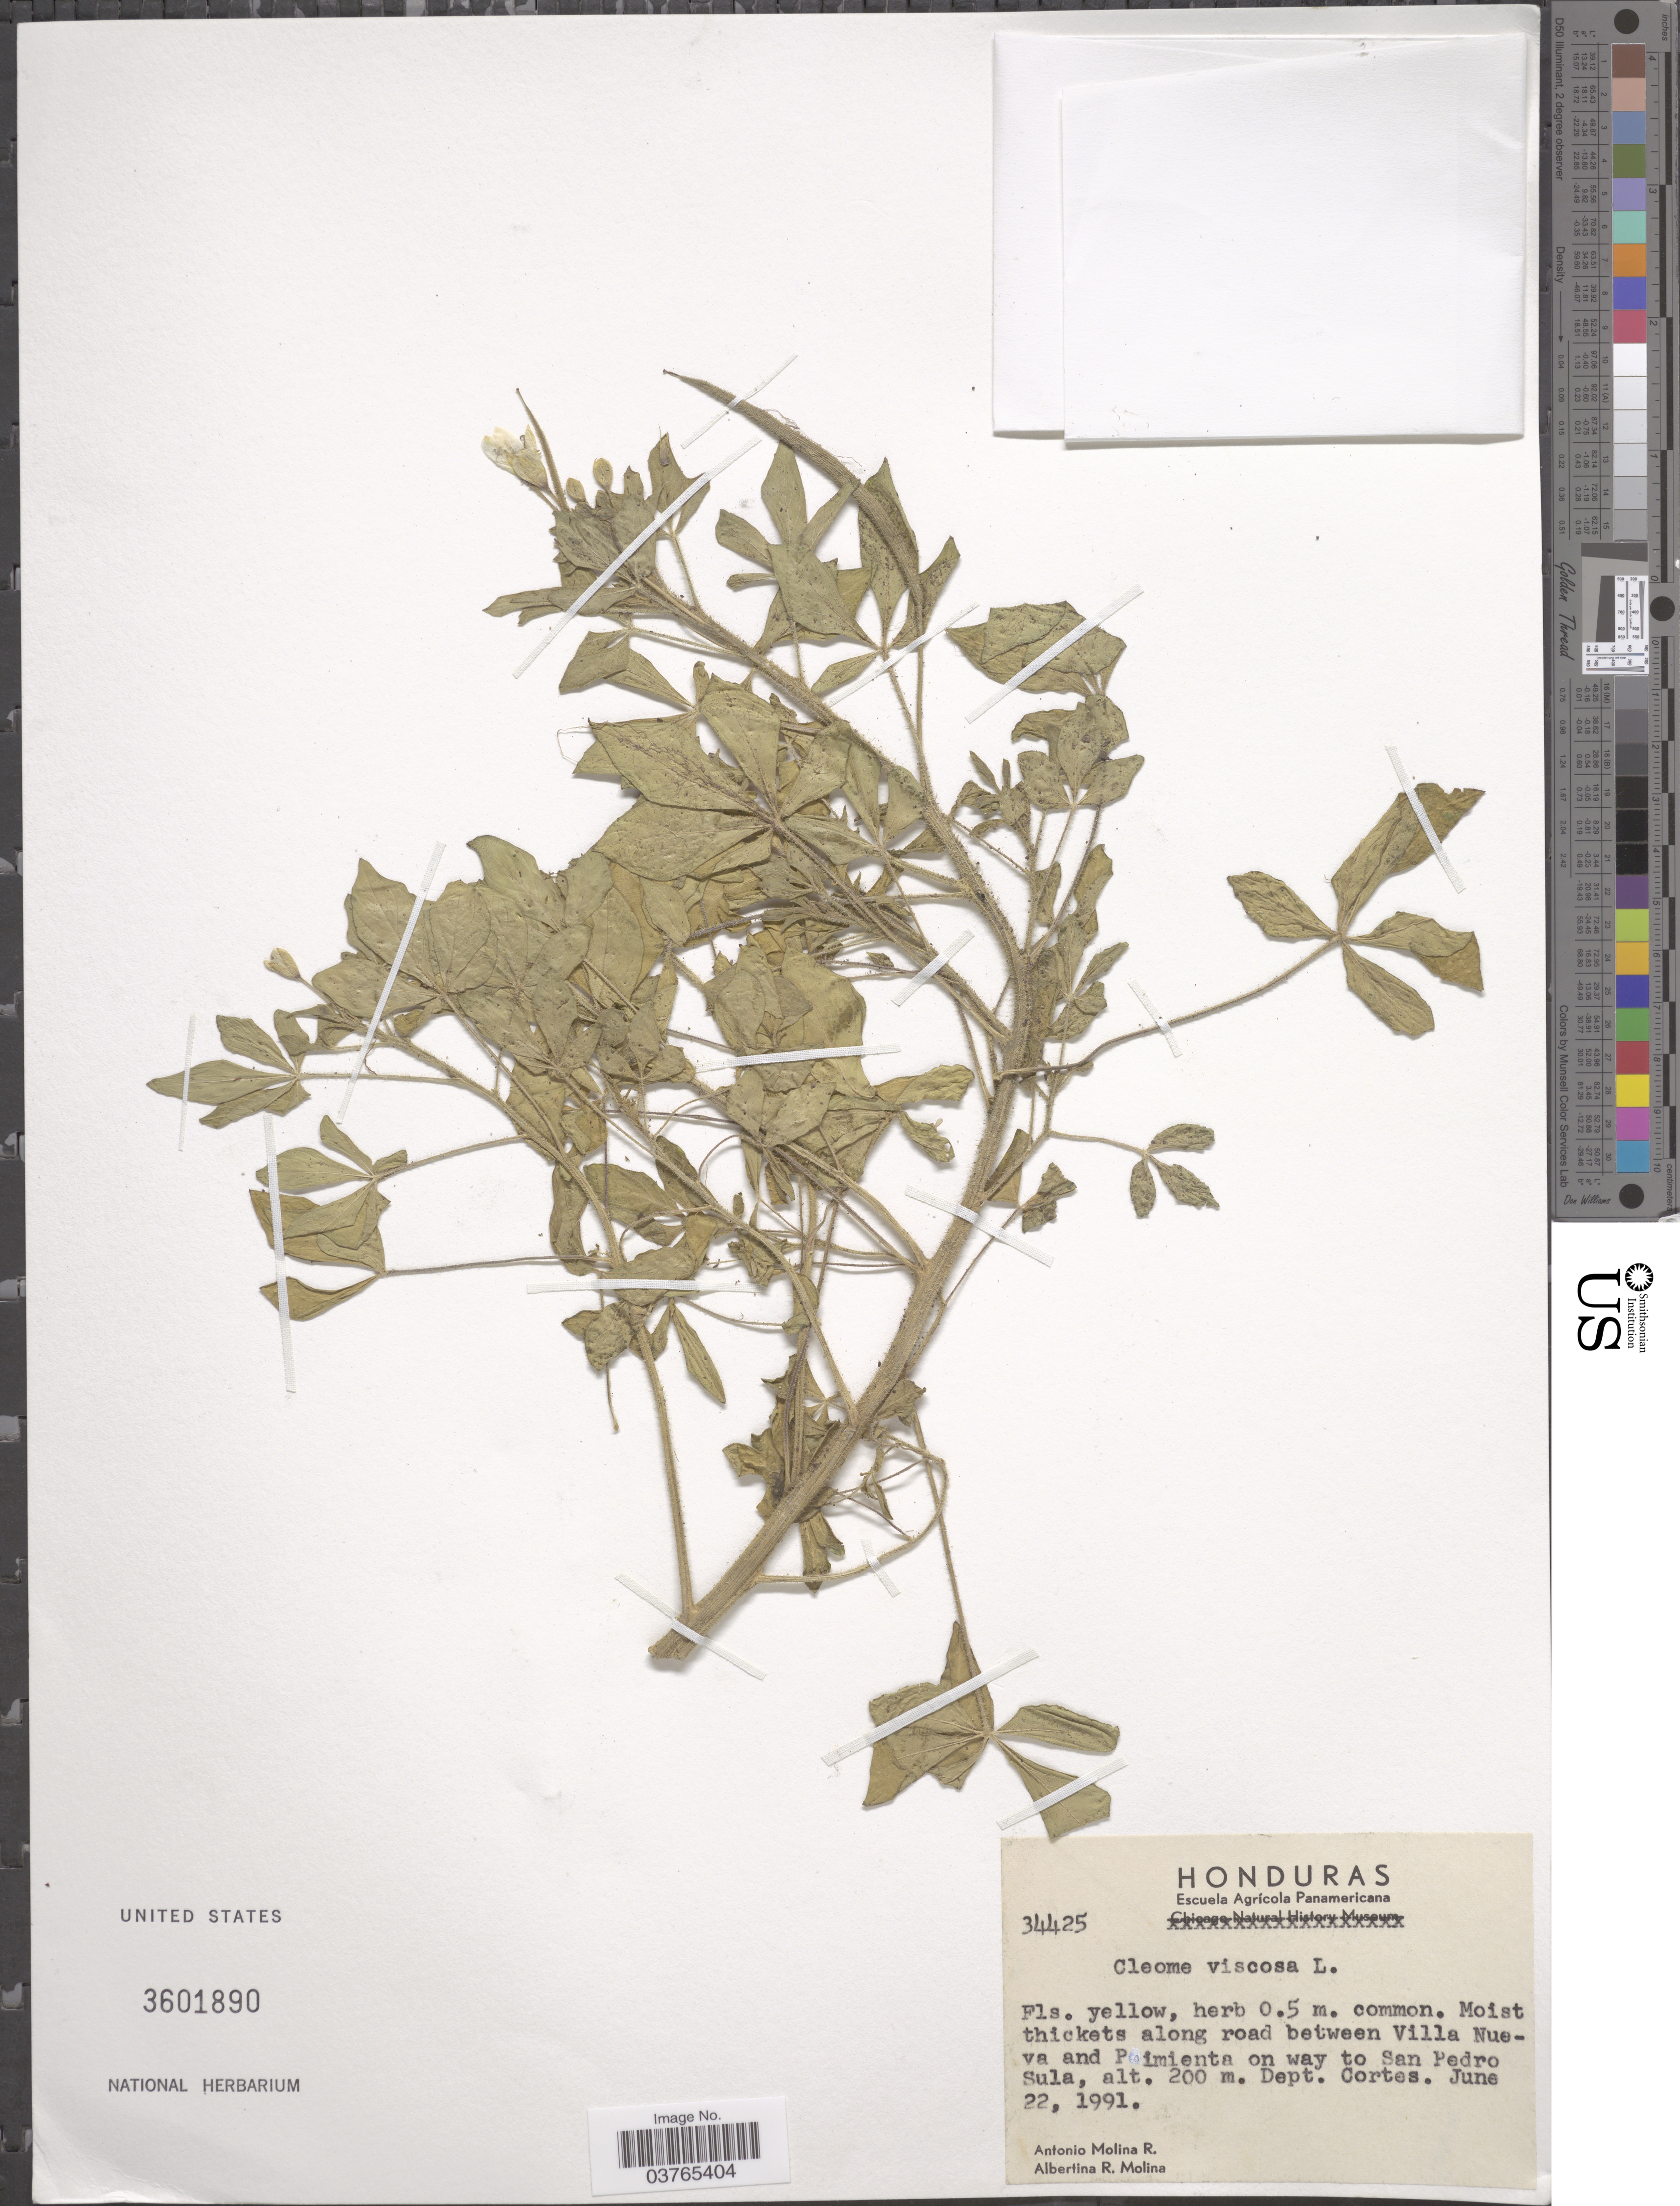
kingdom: Plantae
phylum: Tracheophyta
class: Magnoliopsida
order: Brassicales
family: Cleomaceae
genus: Arivela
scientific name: Arivela viscosa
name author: (L.) Raf.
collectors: A. Molina R. & A. R. Molina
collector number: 34425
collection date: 1991-06-22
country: Honduras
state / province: Cortes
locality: Along road between Villa Nueva and Pimienta on way to San Pedro Sula. Dept. Cortes.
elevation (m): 200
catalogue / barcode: US 3601890